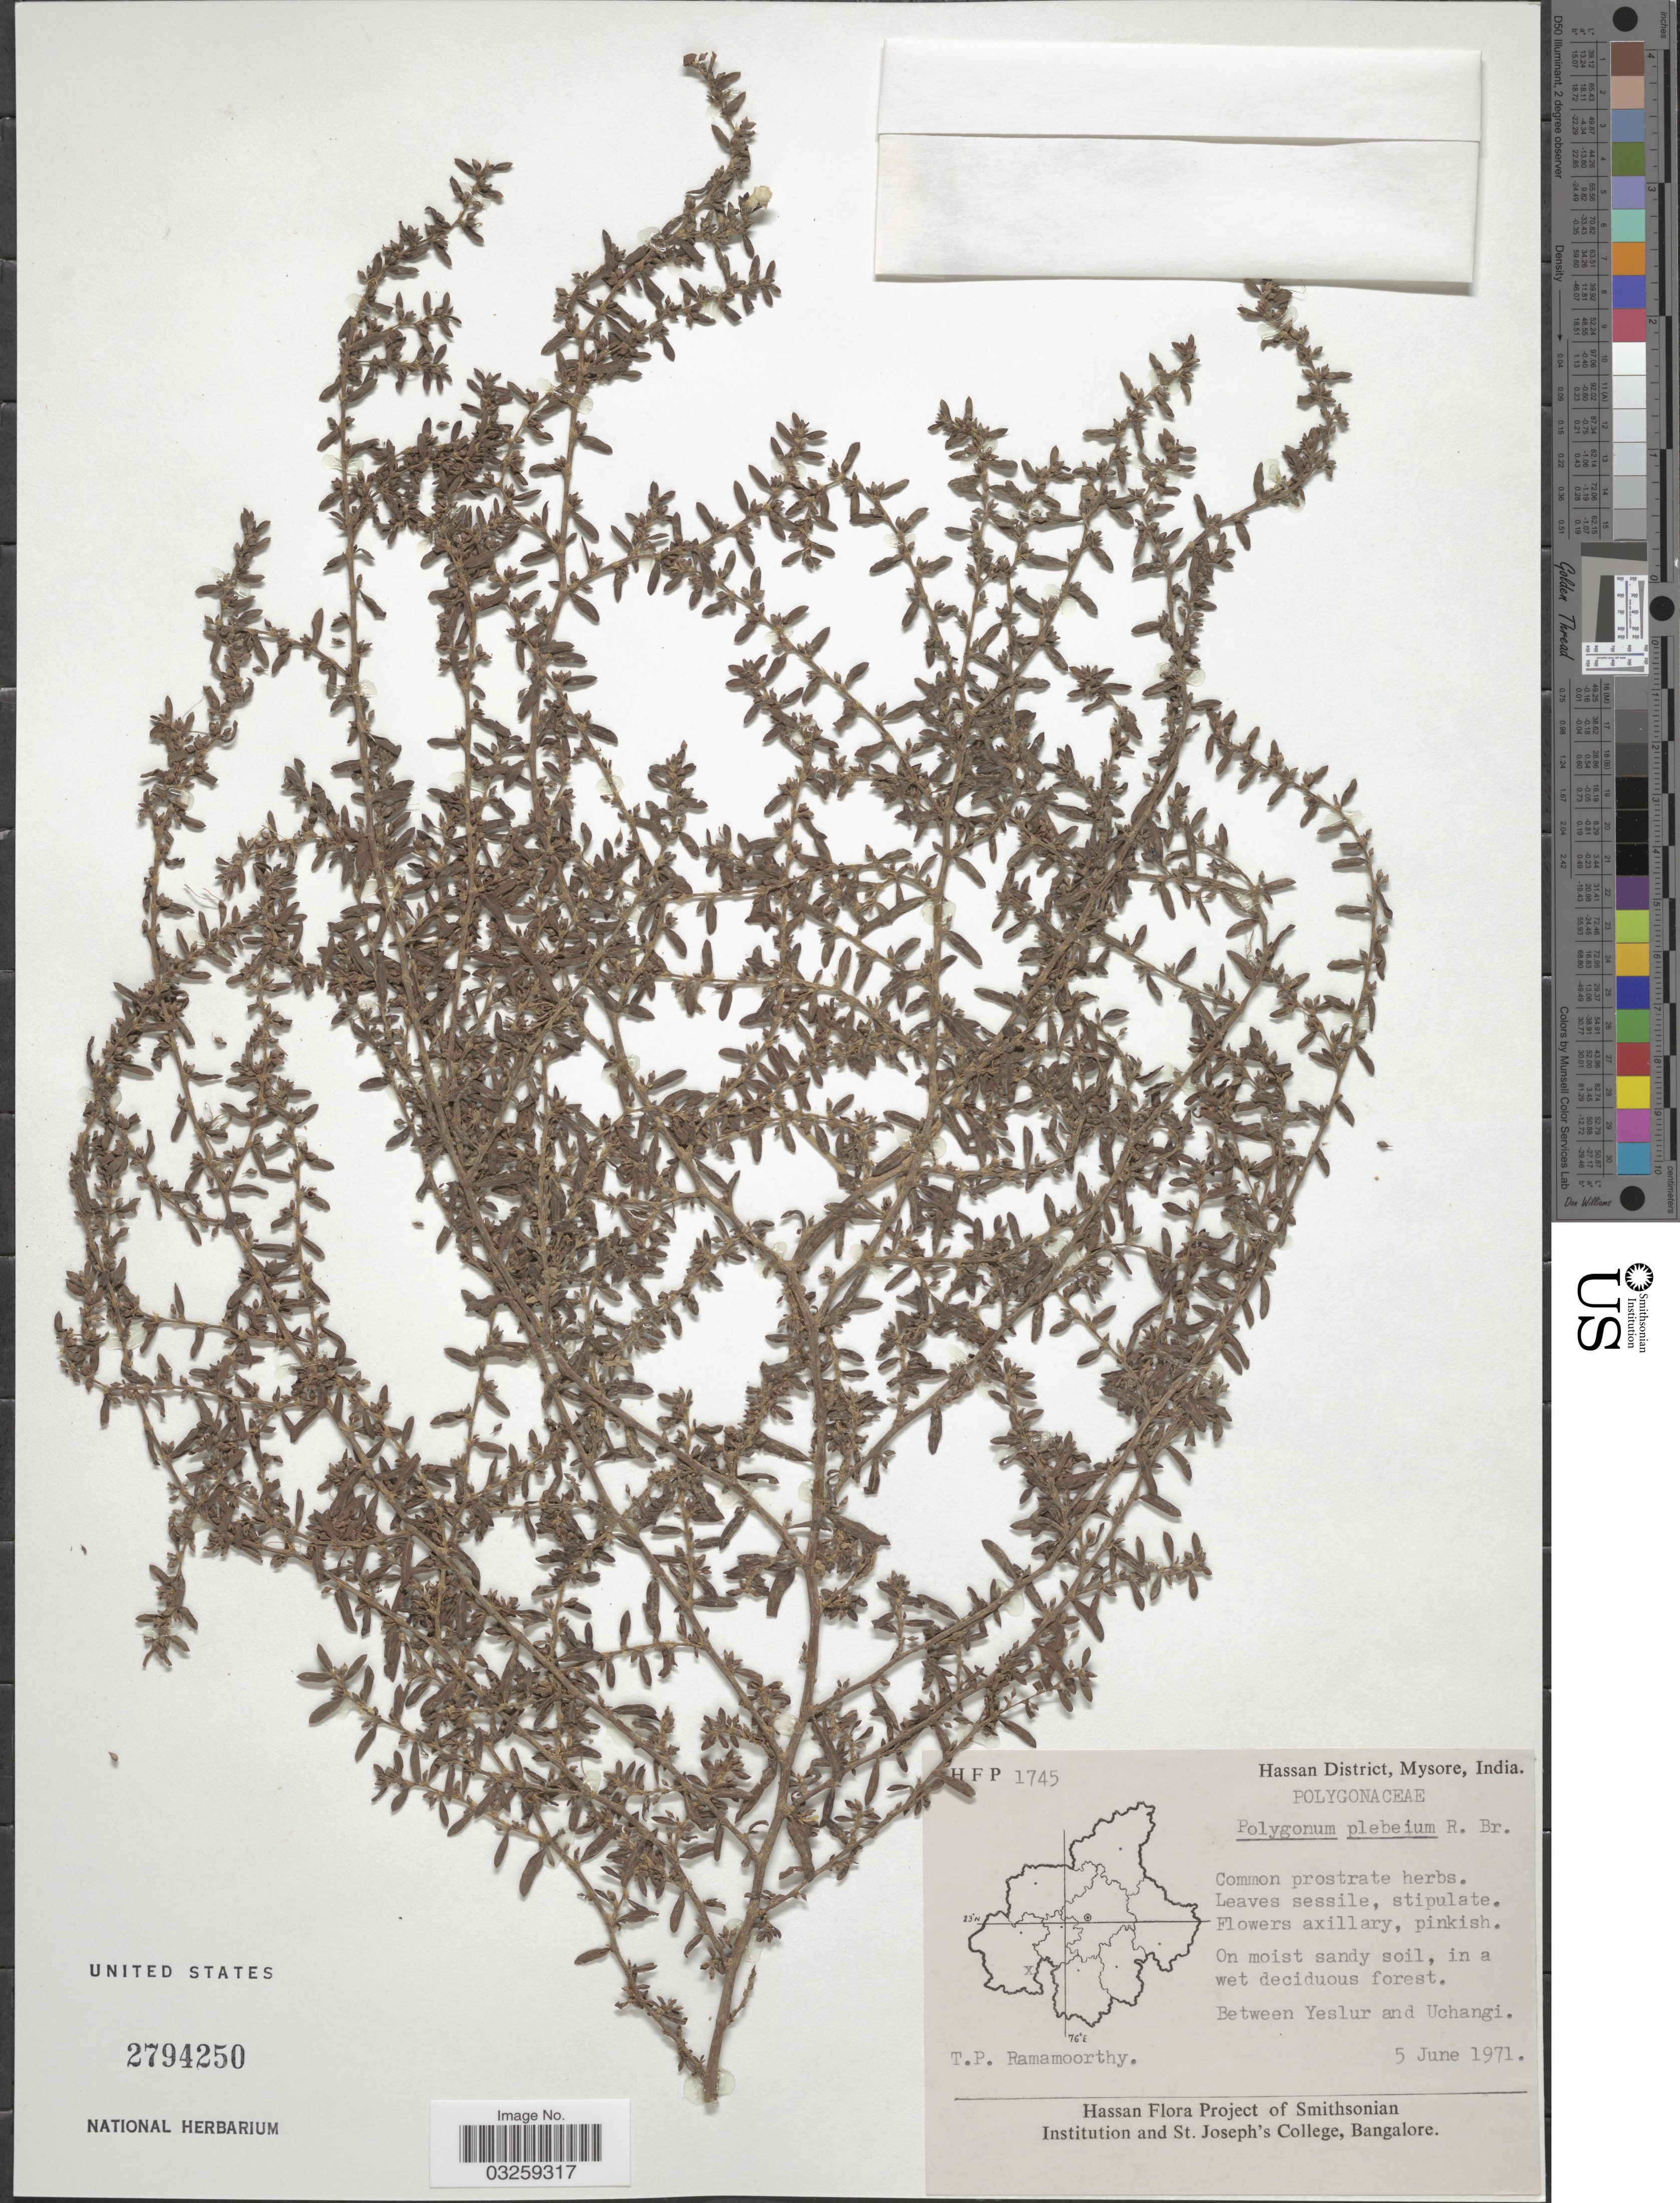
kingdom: Plantae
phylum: Tracheophyta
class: Magnoliopsida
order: Caryophyllales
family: Polygonaceae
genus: Polygonum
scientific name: Polygonum plebeium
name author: R. Br.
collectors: T. P. Ramamoorthy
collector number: HFP1745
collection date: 1971-06-05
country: India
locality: Hassan District, Mysore. Between Yeslur and Uchangi.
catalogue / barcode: US 2794250